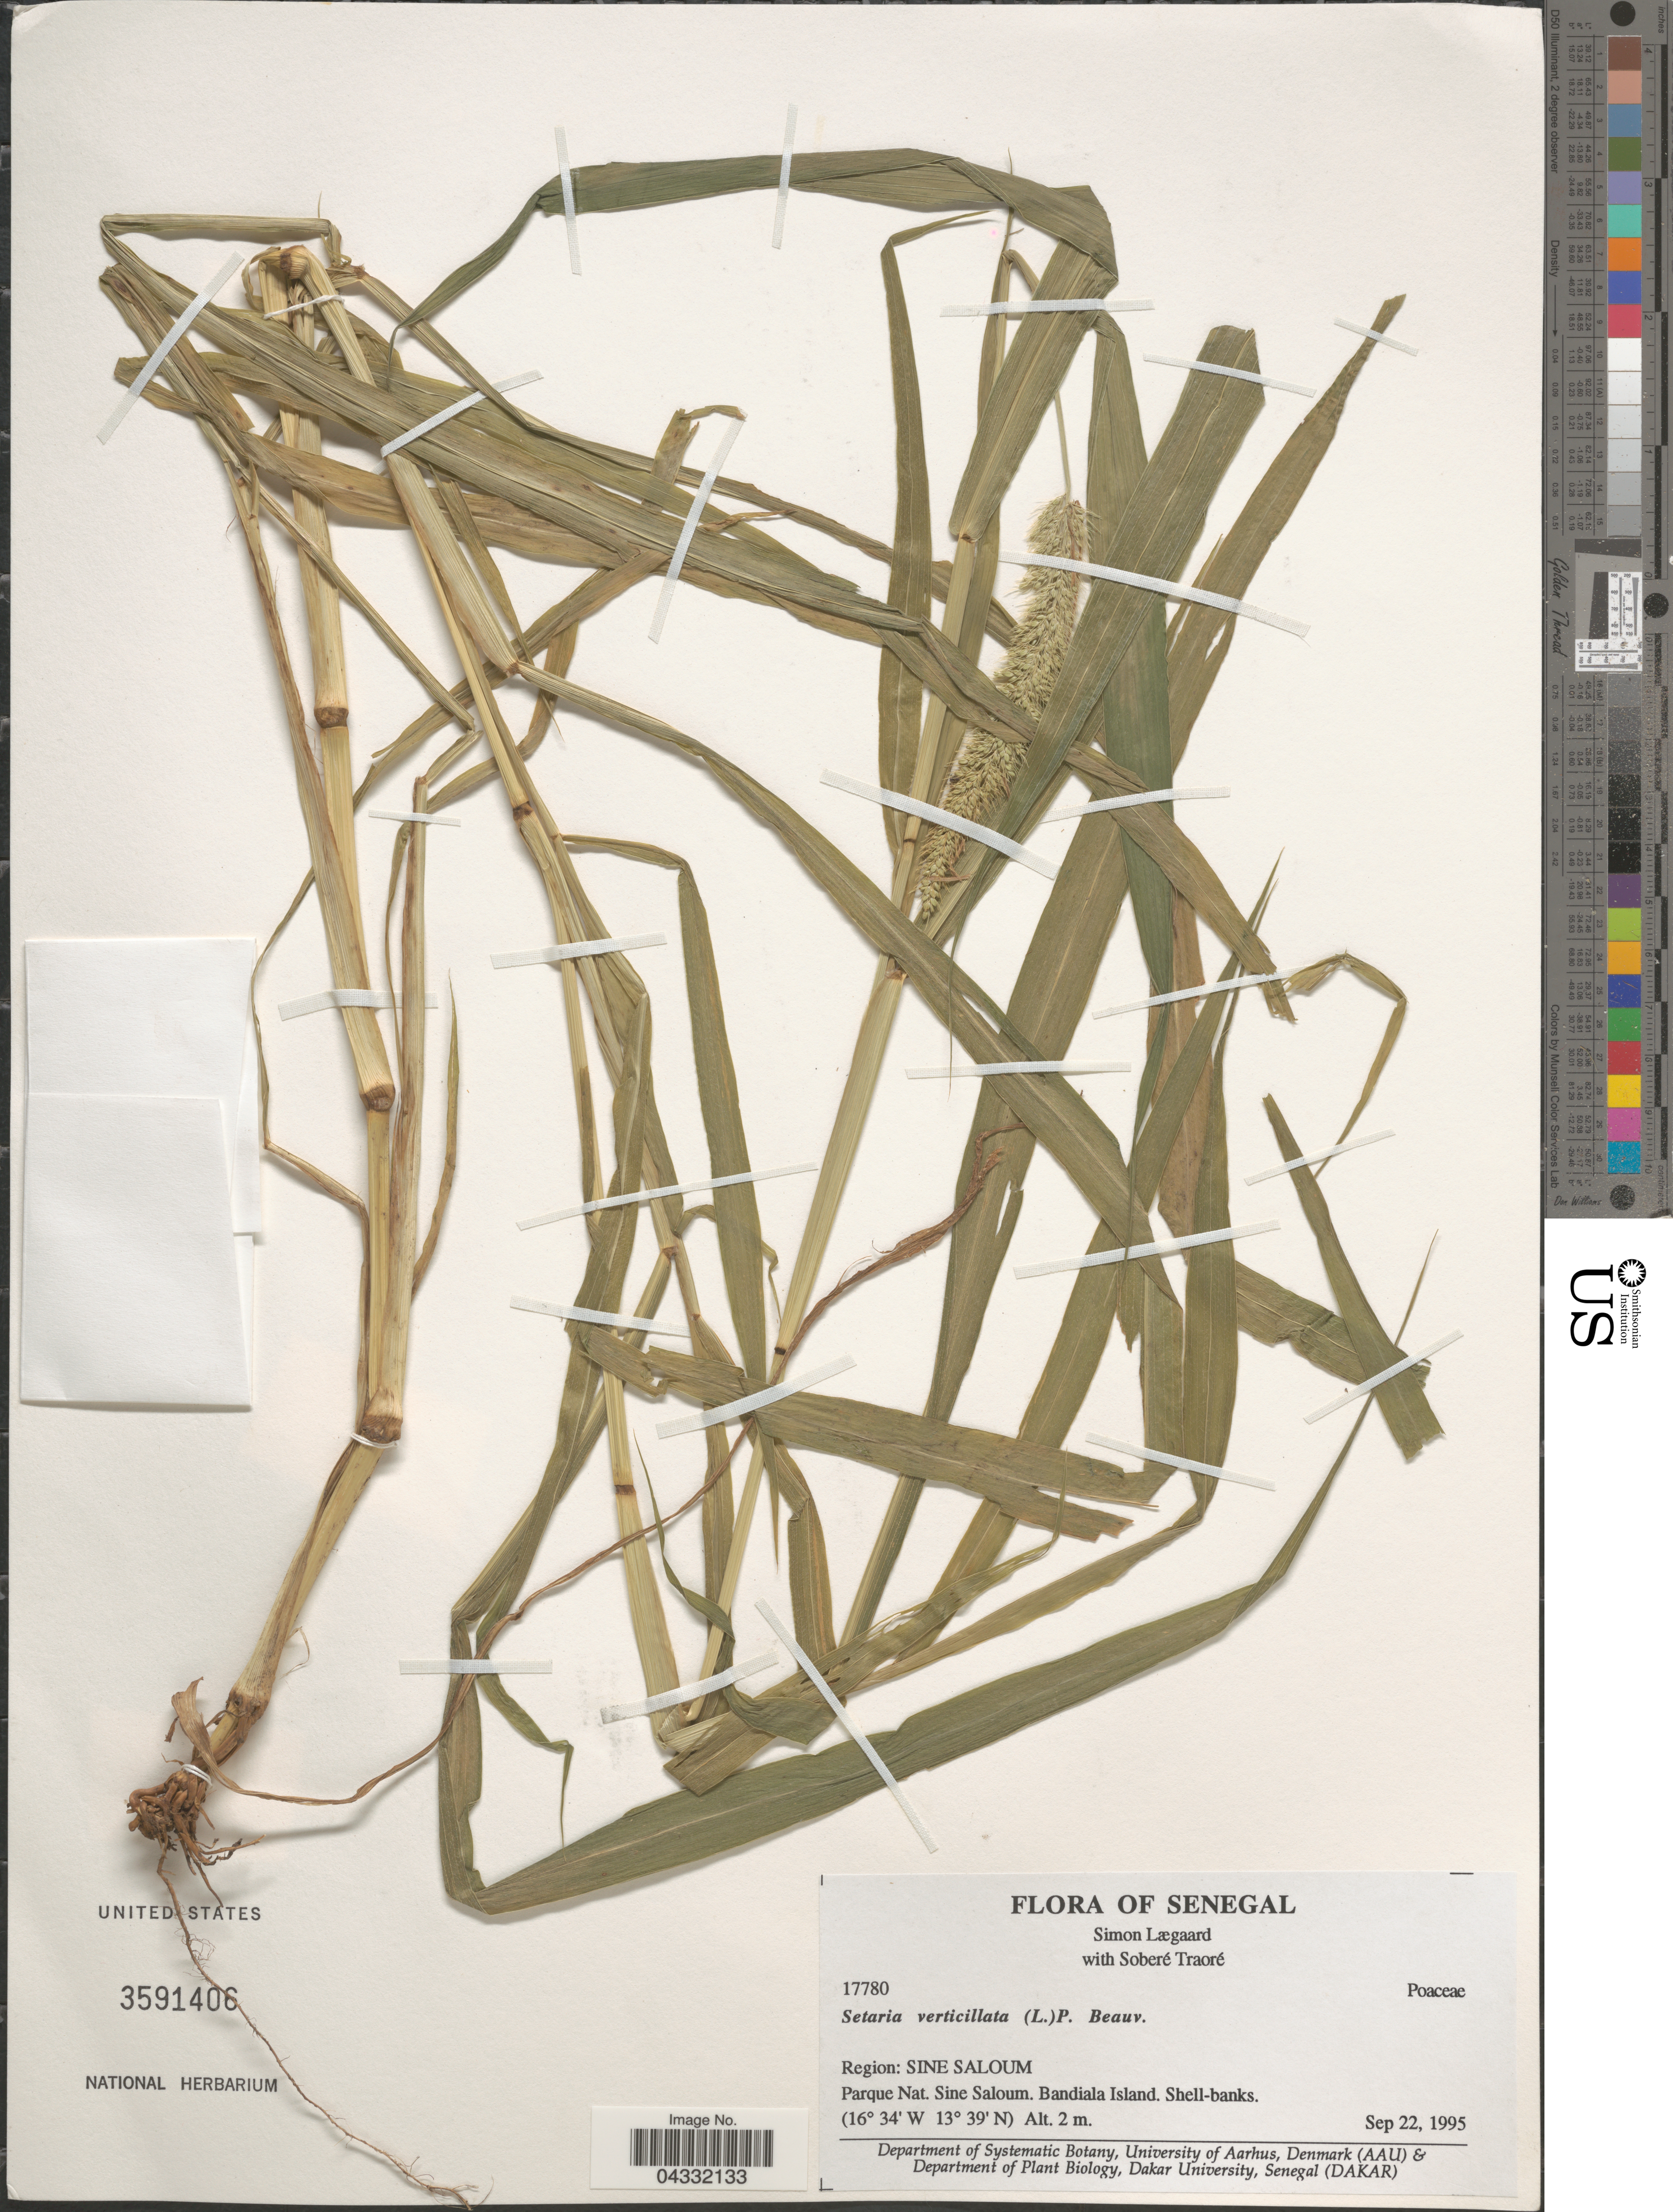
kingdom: Plantae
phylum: Tracheophyta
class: Liliopsida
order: Poales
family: Poaceae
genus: Setaria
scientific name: Setaria verticillata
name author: (L.) P. Beauv.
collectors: S. Lægaard & S. Traore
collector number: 17780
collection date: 1995-09-22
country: Senegal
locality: Region: Sine Saloum. Parque Nat. Sine Saloum. Bandiala Island. Shell-banks.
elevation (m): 2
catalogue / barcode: US 3591406